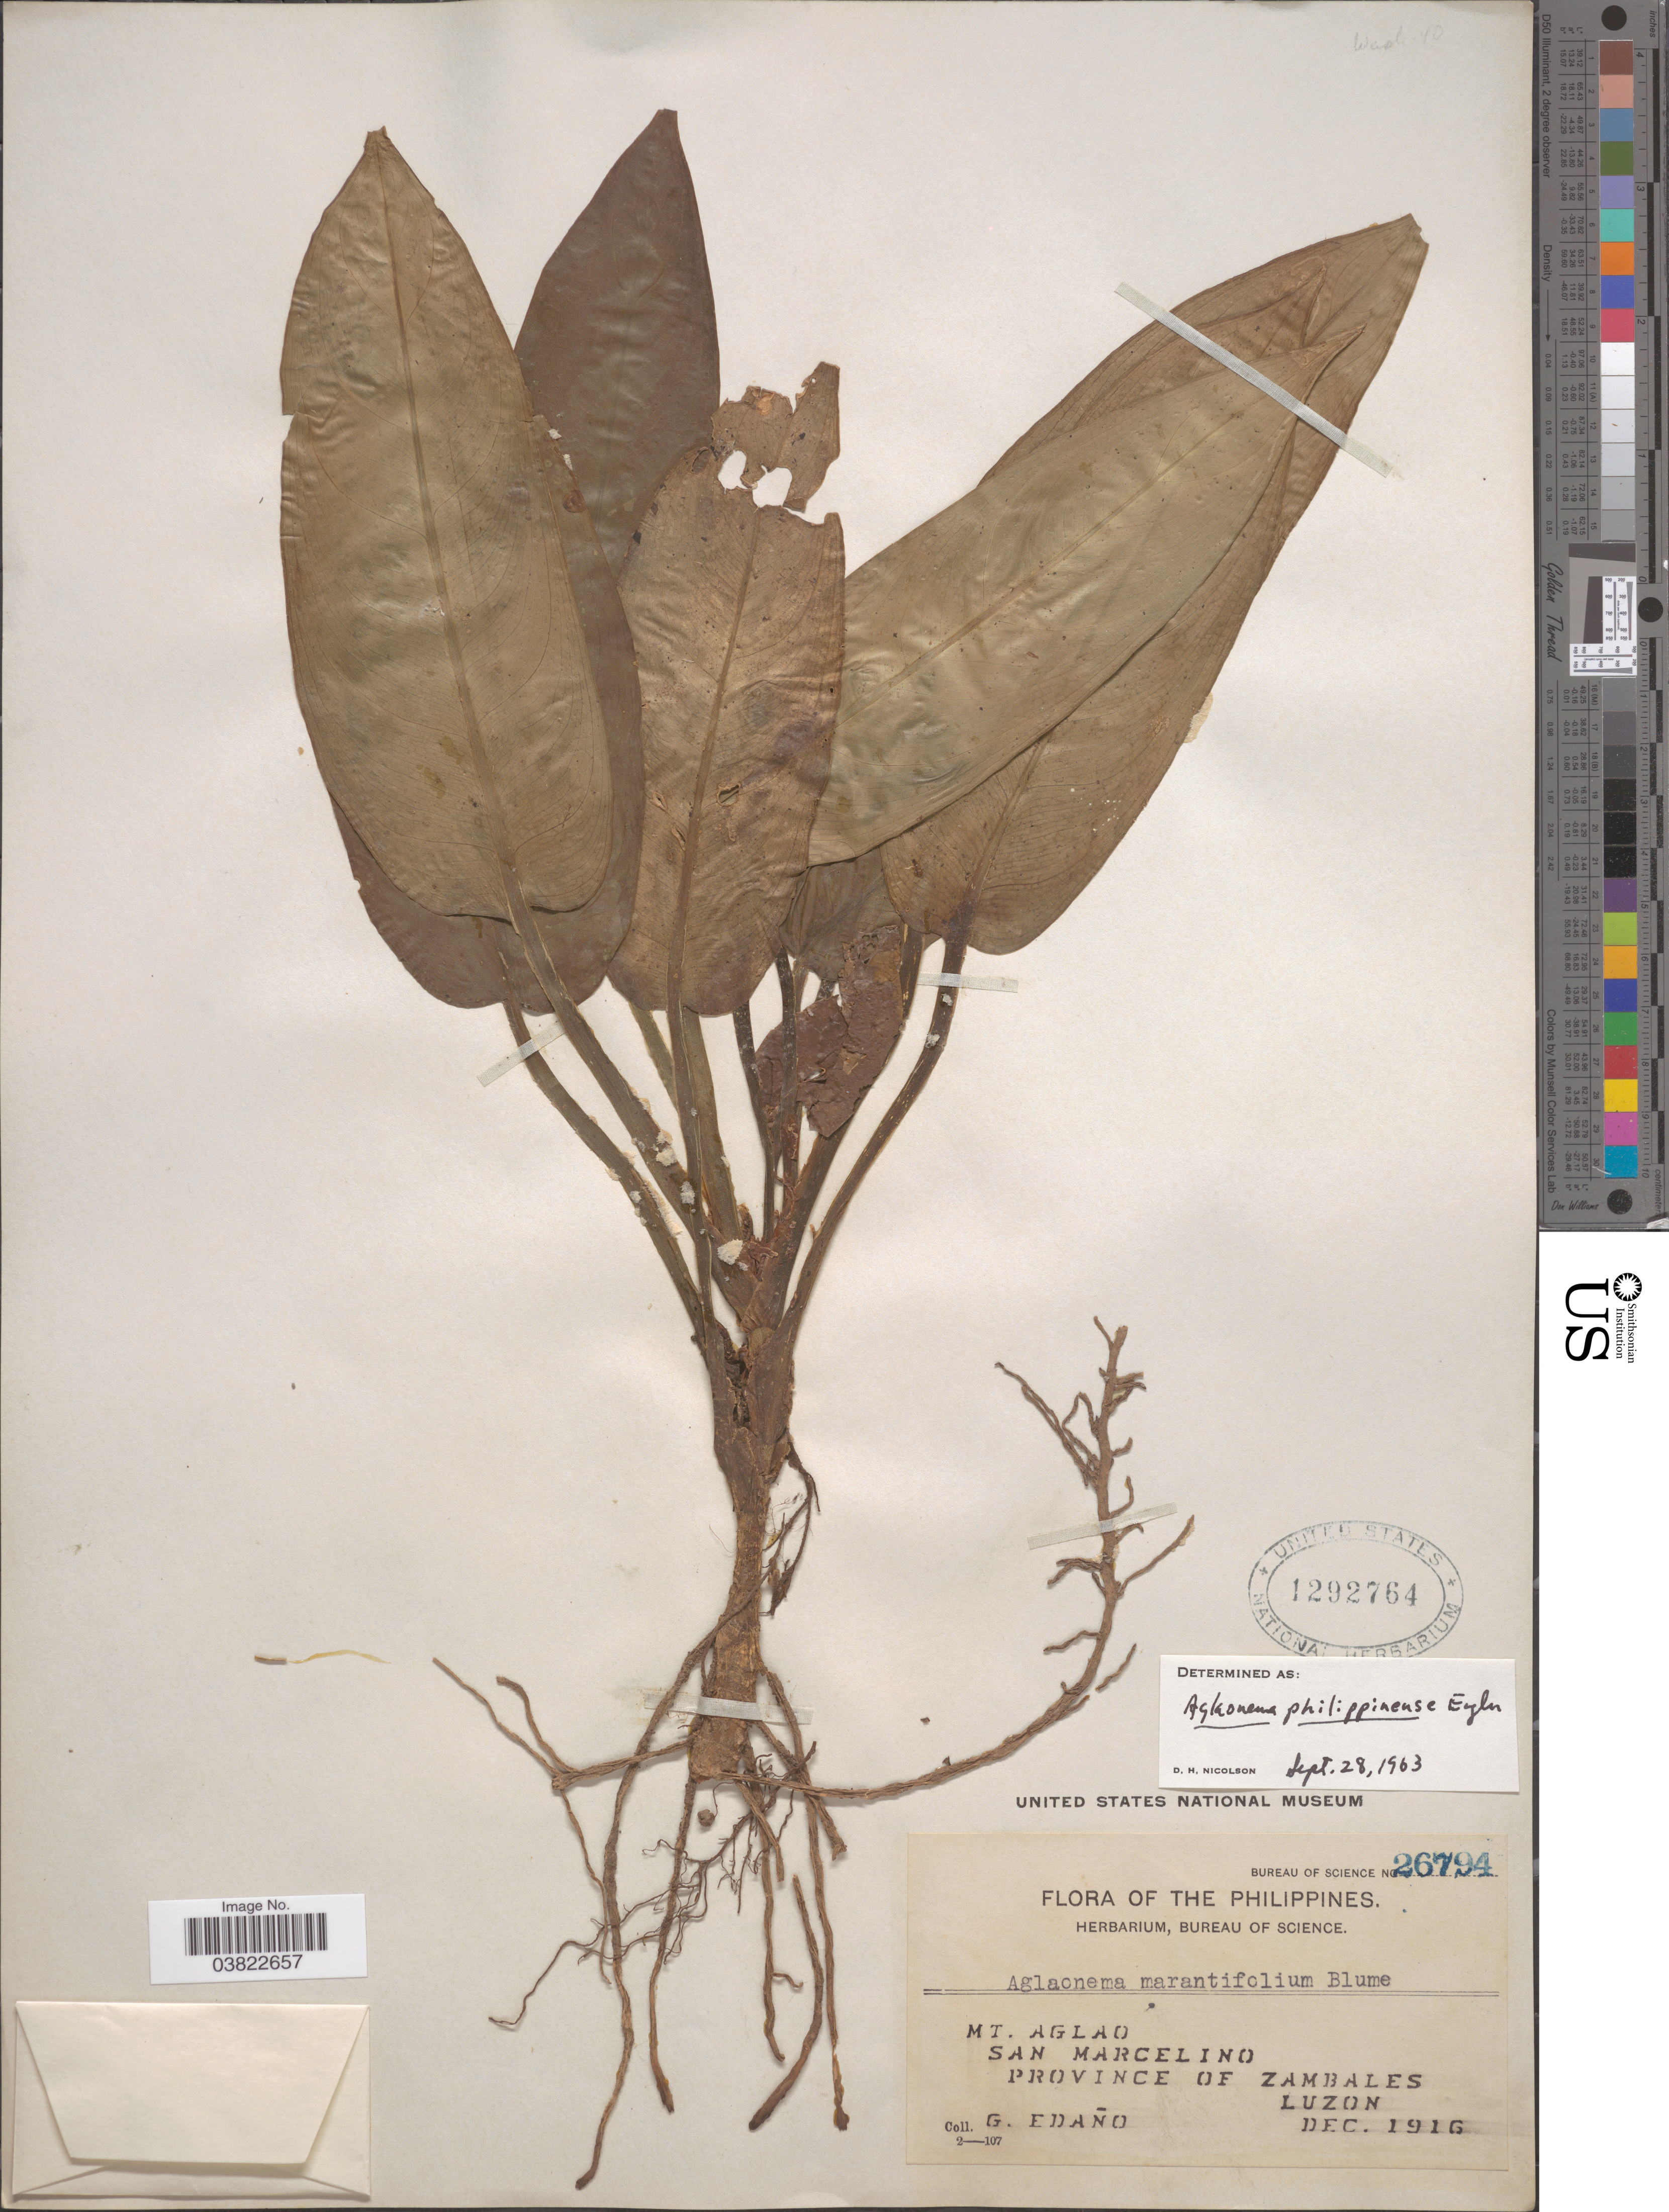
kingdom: Plantae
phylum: Tracheophyta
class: Liliopsida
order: Alismatales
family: Araceae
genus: Aglaonema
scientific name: Aglaonema philippinense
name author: Engl.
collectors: G. Edaño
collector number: Bureau of Science 26794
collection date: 1916-12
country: Philippines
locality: Mt. Aglao. San Marcelino. Province of Zambales. Luzon.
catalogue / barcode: US 1292764